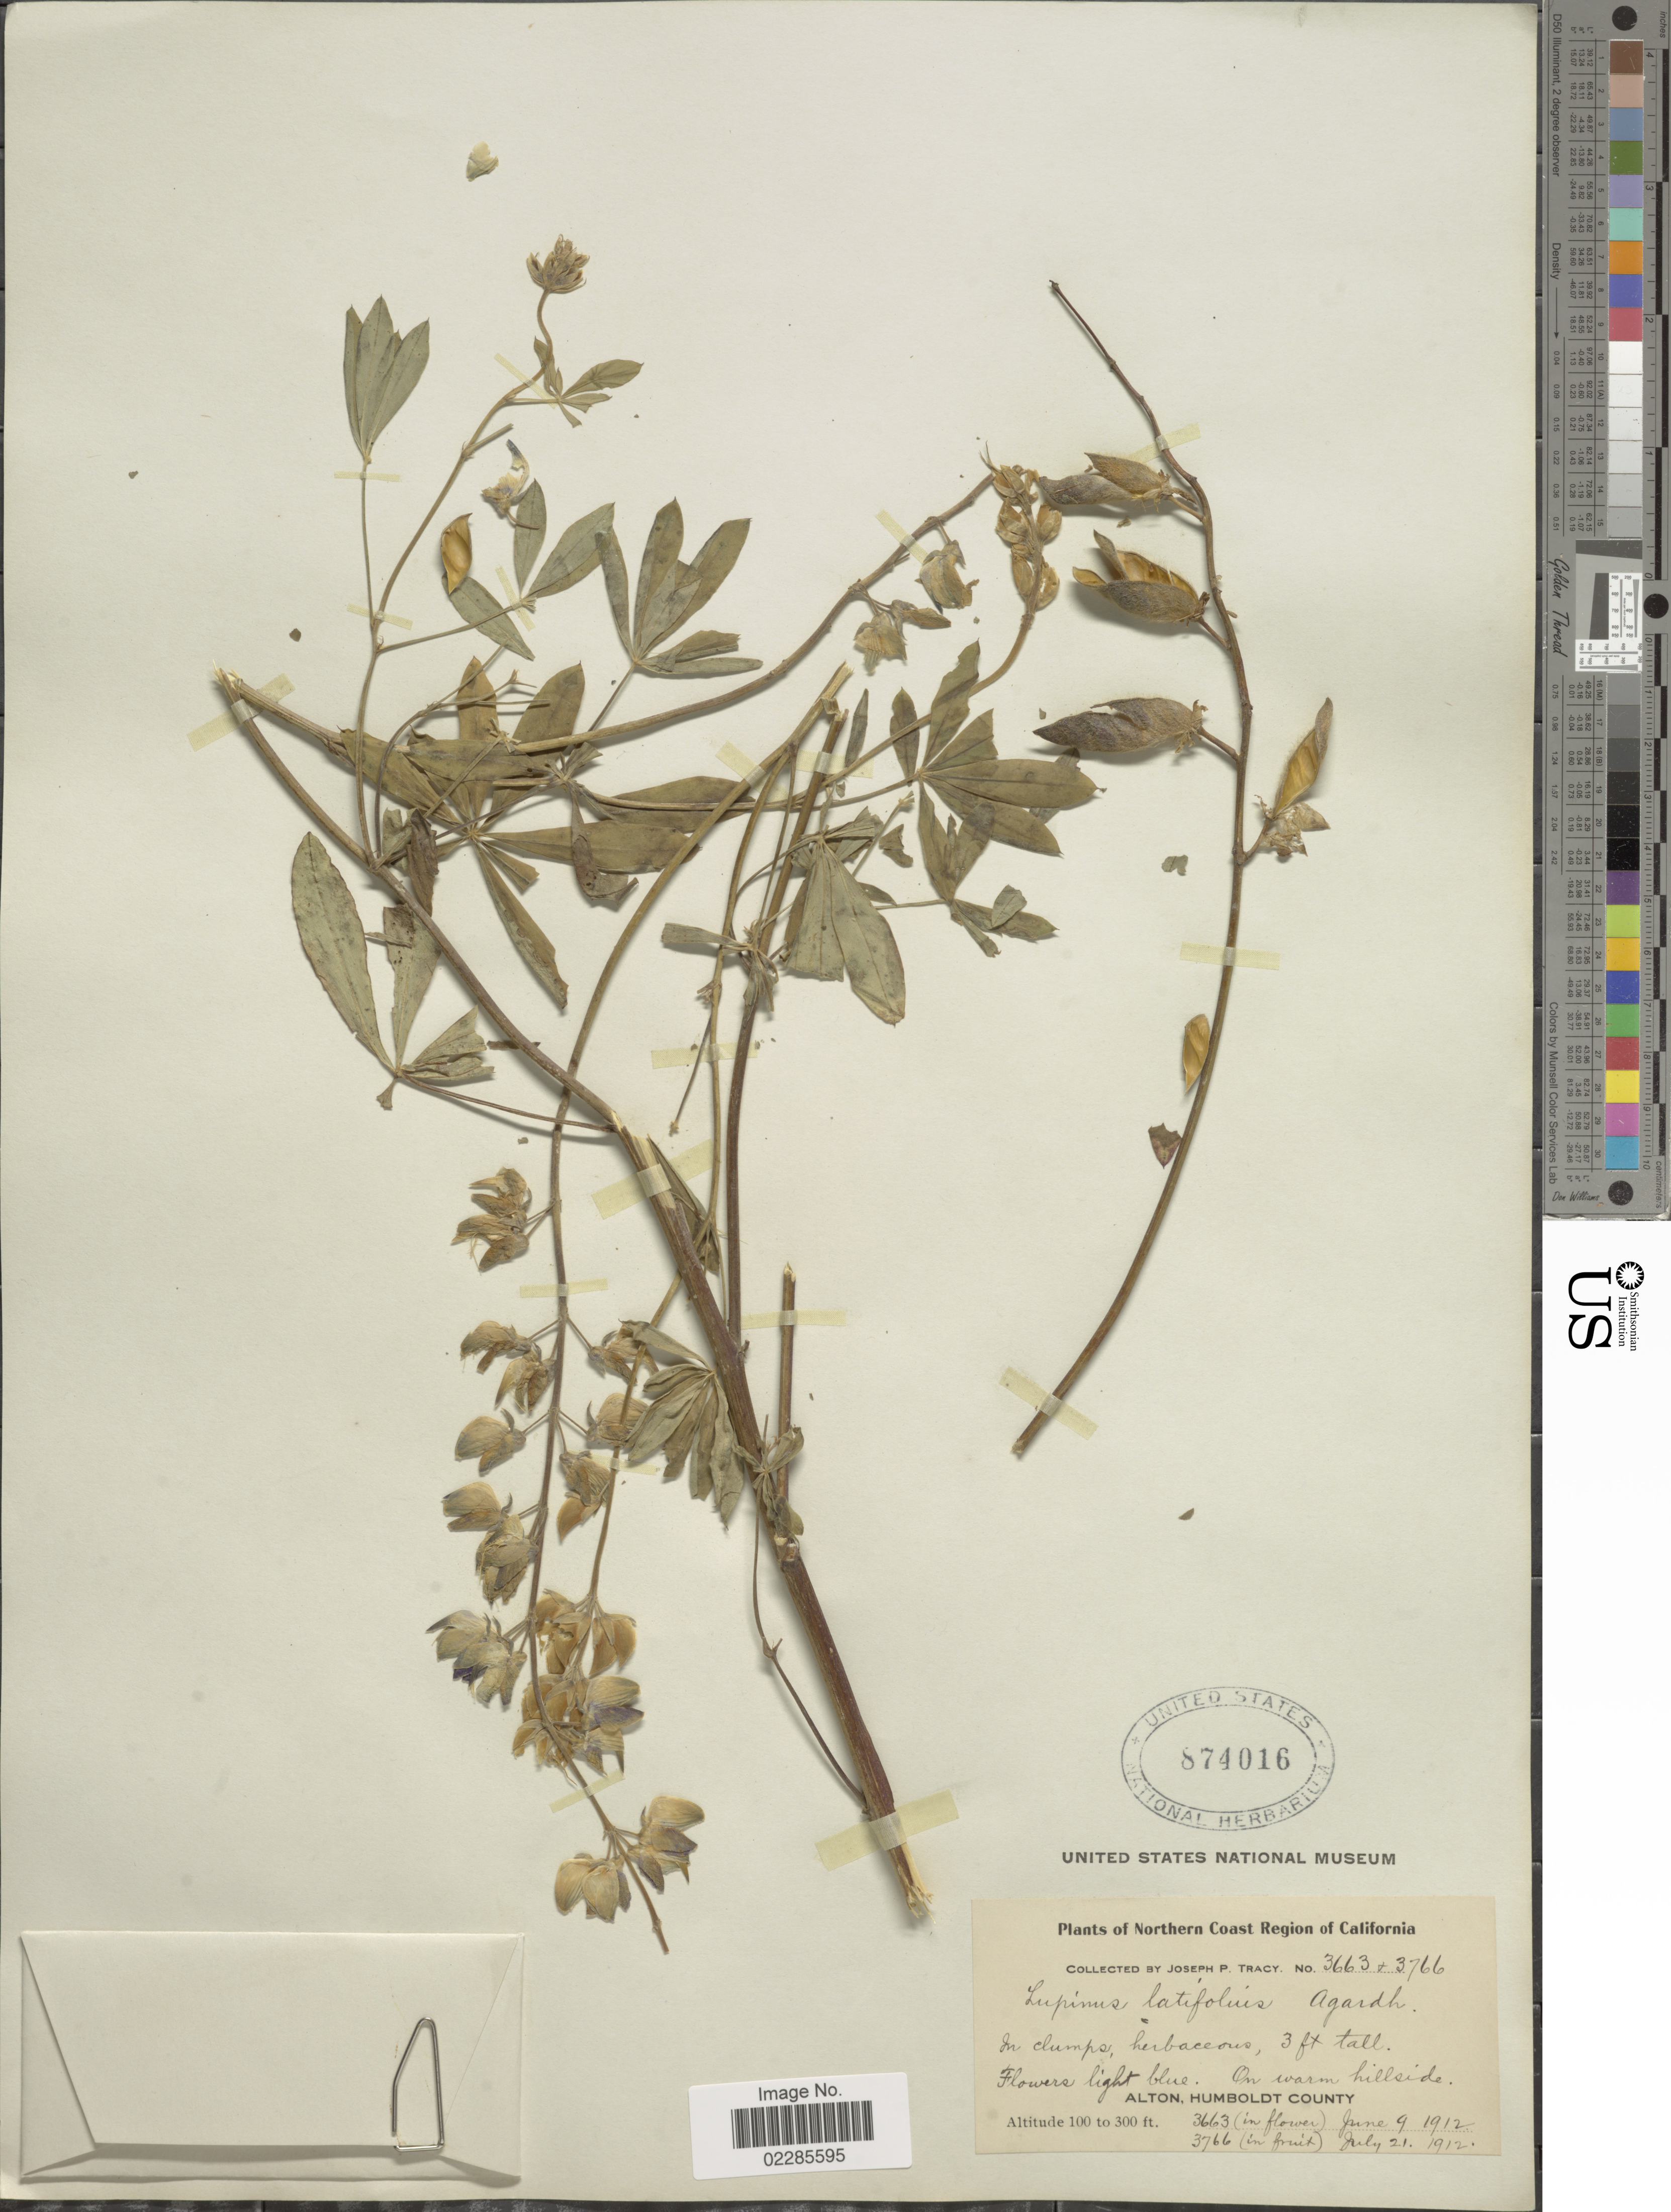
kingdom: Plantae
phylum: Tracheophyta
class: Magnoliopsida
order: Fabales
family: Fabaceae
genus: Lupinus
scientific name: Lupinus latifolius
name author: Lindl. ex J. Agardh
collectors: J. Tracy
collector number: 3663+3766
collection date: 1912-06-09/1912-07-21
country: United States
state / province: California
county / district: Humboldt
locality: Northern Coast Region of California, On warm hillside, Alton, Humboldt County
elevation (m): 30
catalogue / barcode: US 874016